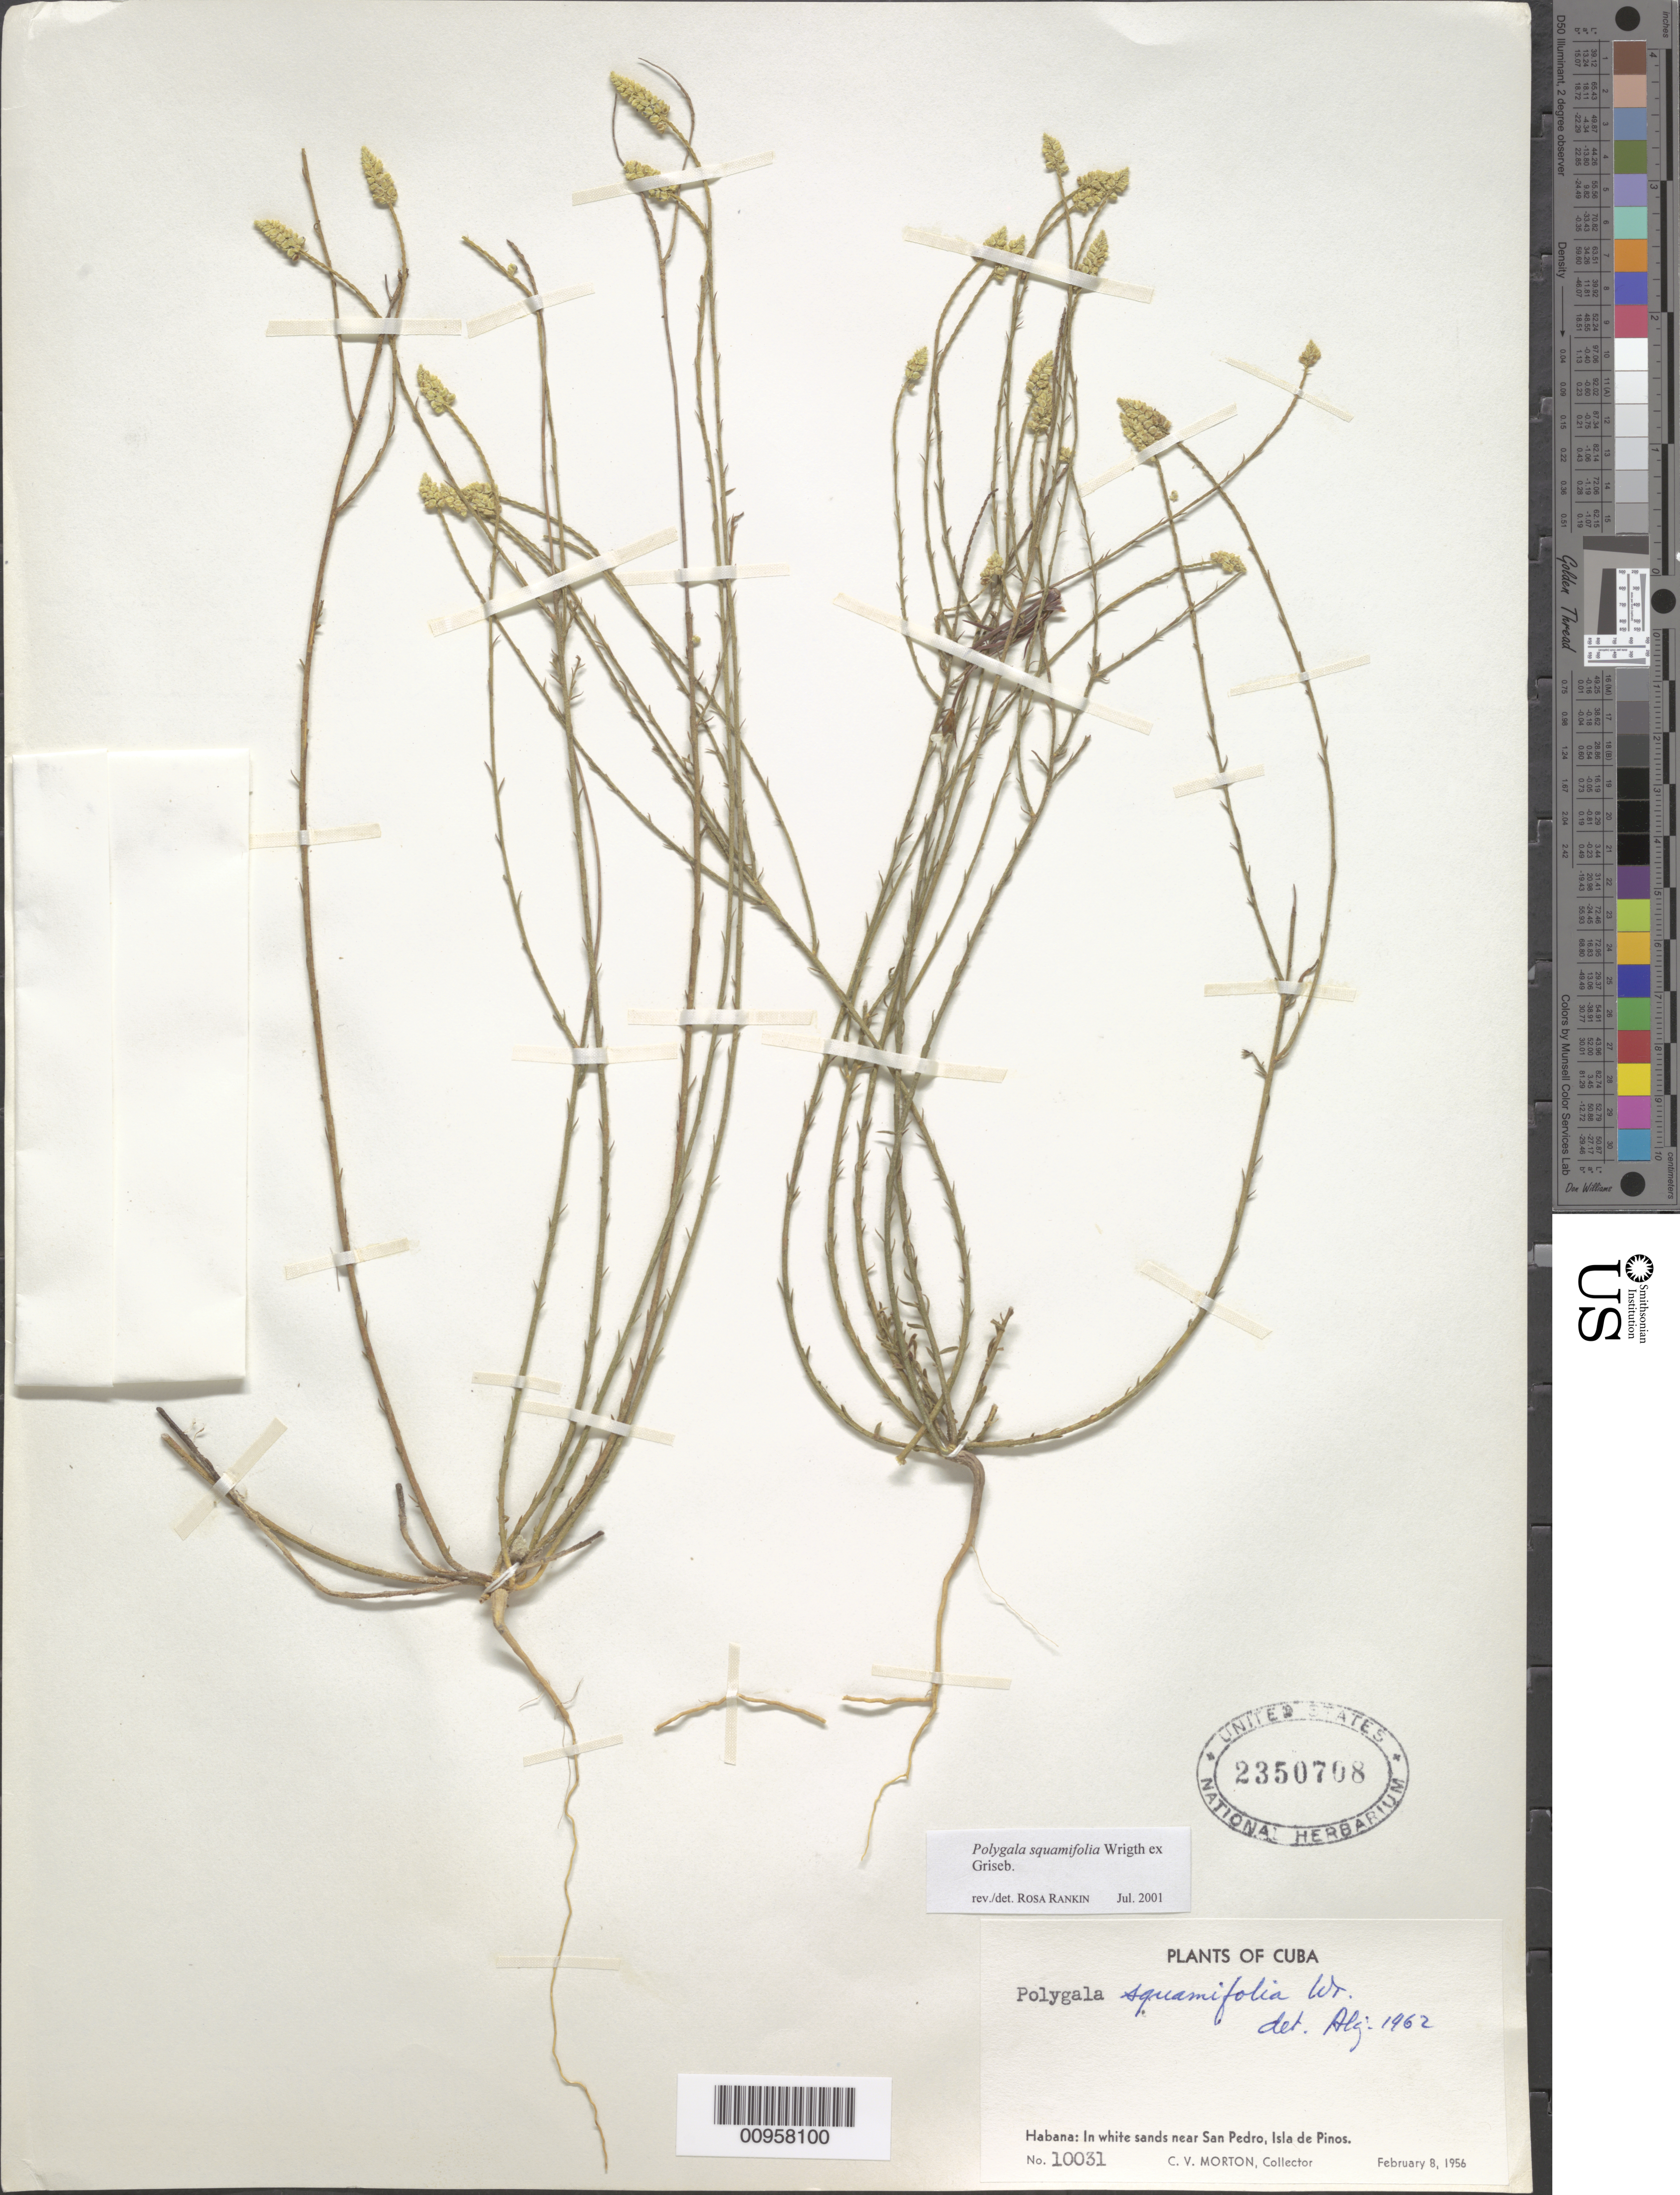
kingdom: Plantae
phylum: Tracheophyta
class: Magnoliopsida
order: Fabales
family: Polygalaceae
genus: Polygala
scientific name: Polygala squamifolia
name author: C. Wright in Griseb.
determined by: Rankin Rodriguez, Rosa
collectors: C. V. Morton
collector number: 10031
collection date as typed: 08 Feb 1956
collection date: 1956-02-08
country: Cuba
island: Isla de la Juventud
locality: Isle of Pines, Near San Pedro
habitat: In white sands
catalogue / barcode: US 2350708